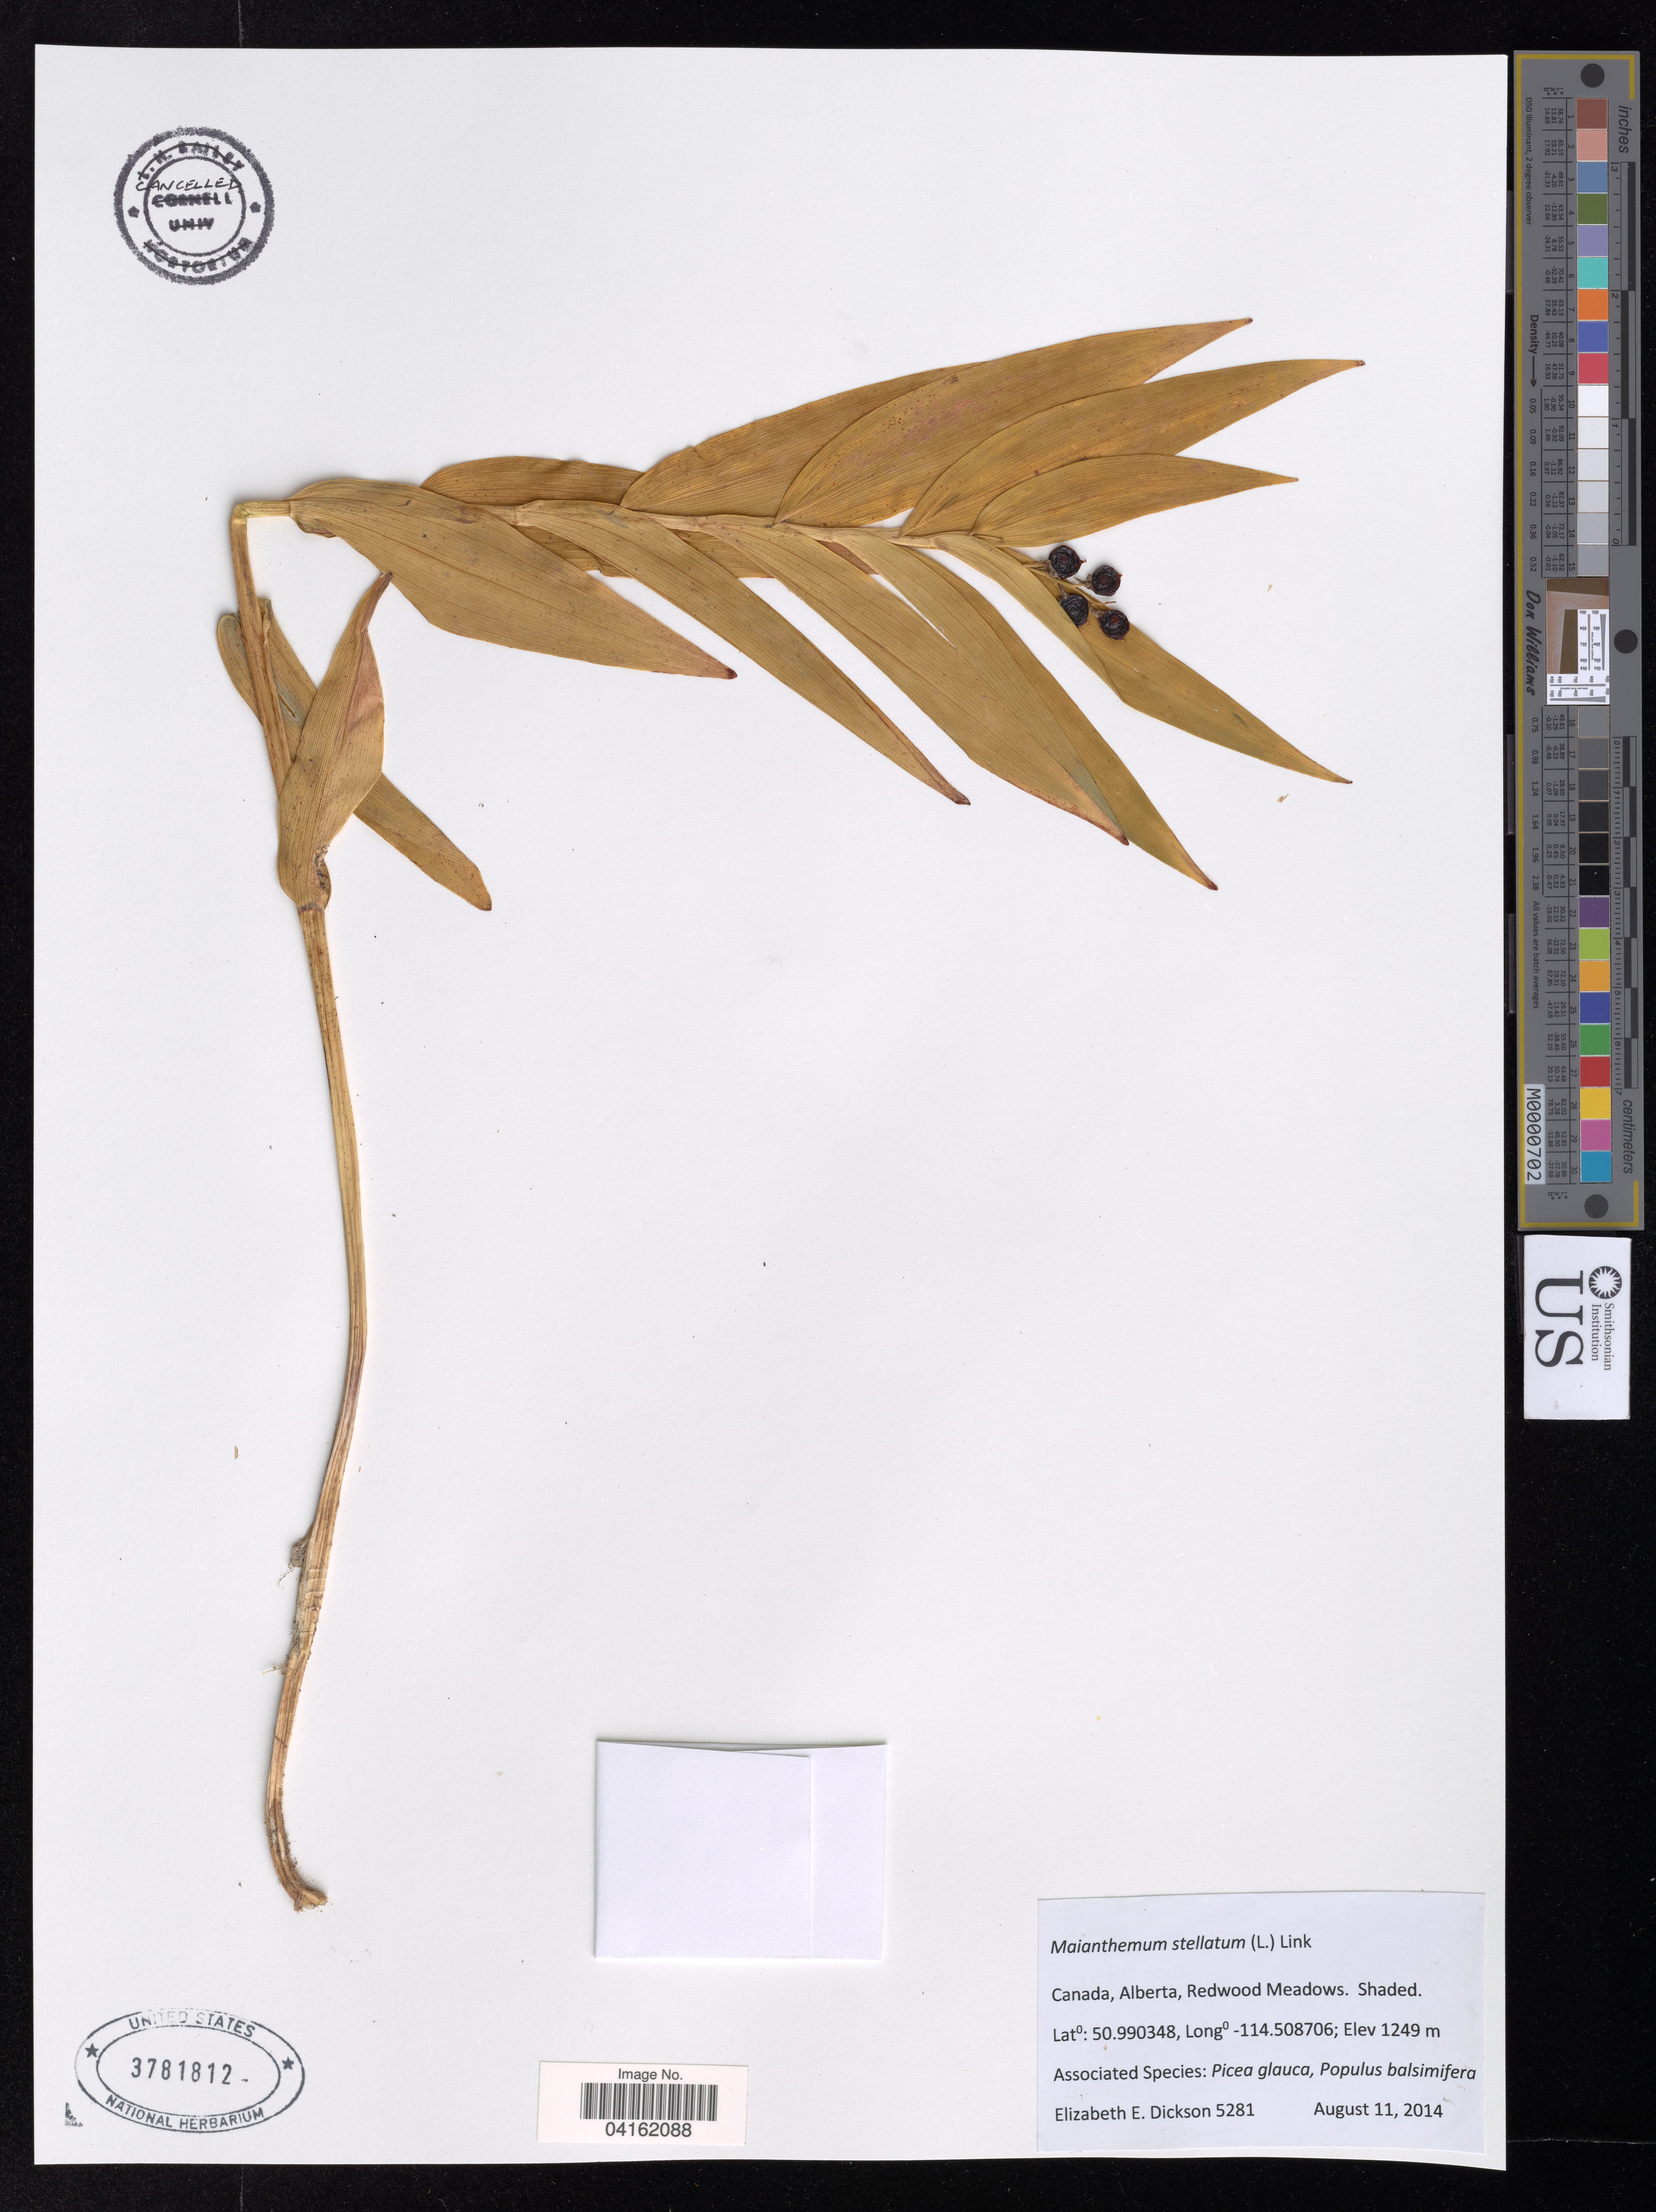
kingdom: Plantae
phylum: Tracheophyta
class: Liliopsida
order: Asparagales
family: Asparagaceae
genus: Maianthemum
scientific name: Maianthemum stellatum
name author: (L.) Link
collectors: E. Dickson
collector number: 5281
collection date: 2014-08-11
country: Canada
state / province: Alberta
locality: Redwood Meadows.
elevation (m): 1249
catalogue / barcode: US 3781812